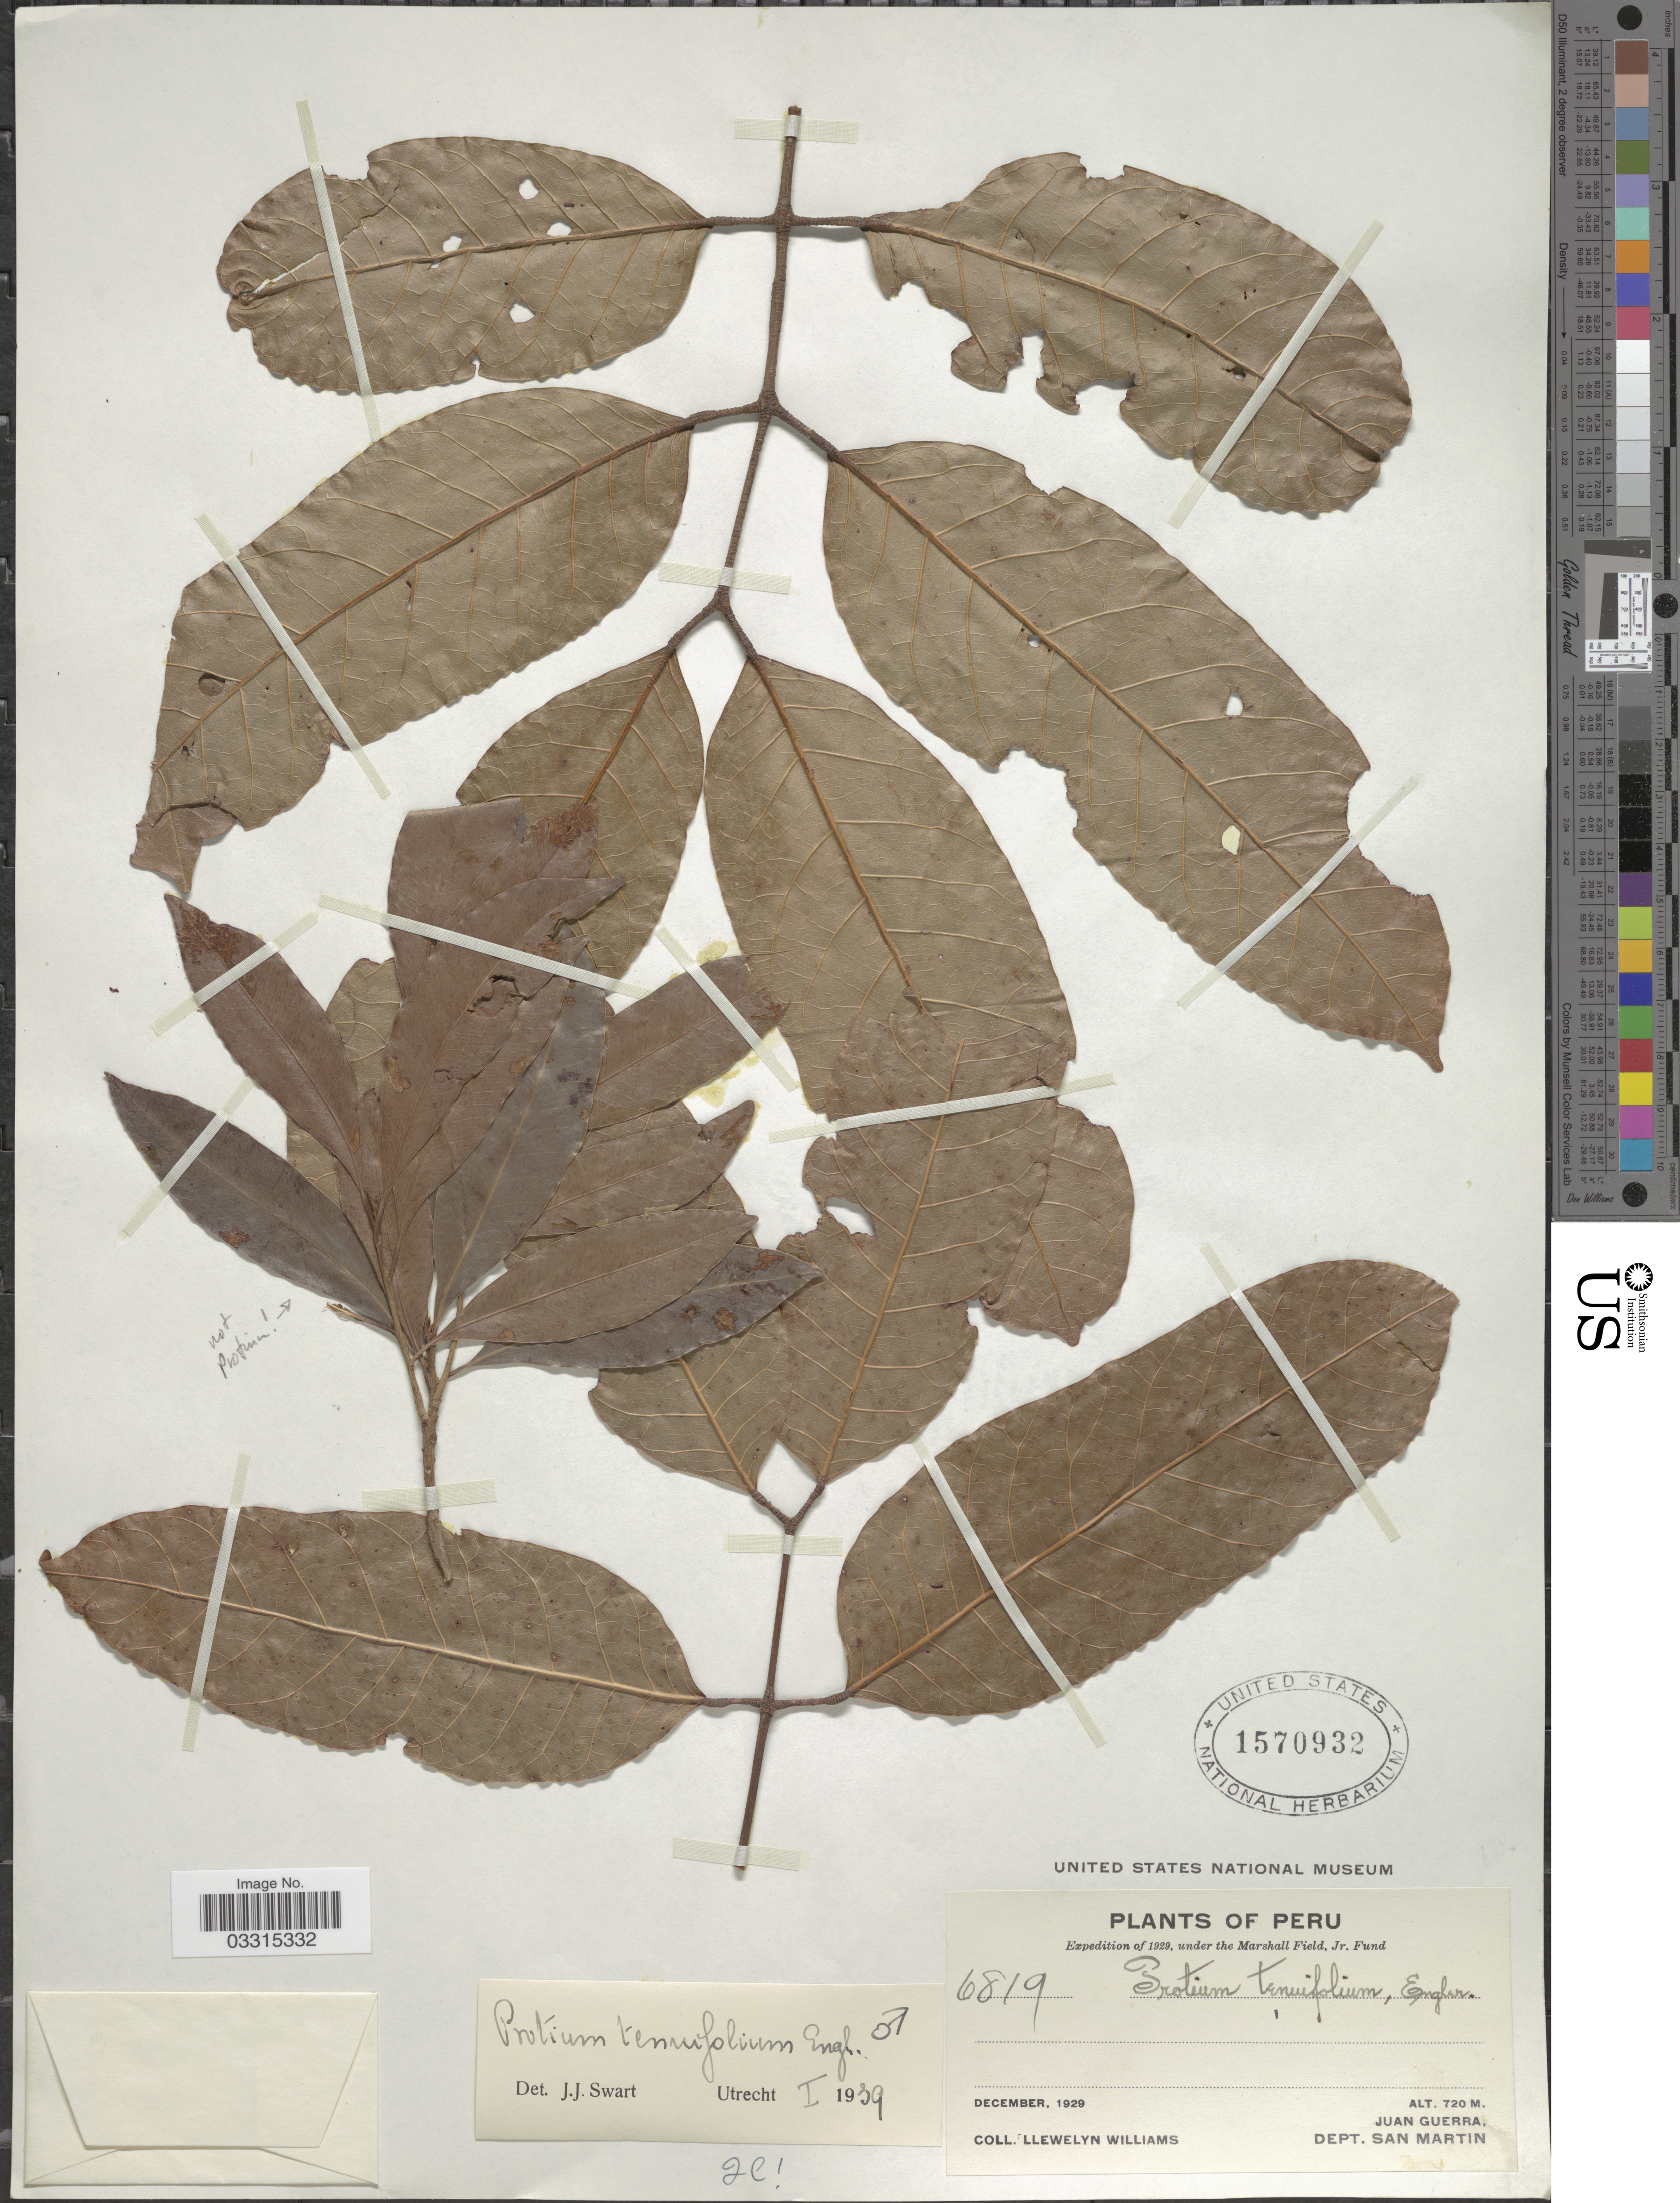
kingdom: Plantae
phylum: Tracheophyta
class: Magnoliopsida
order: Sapindales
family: Burseraceae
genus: Protium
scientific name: Protium tenuifolium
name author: (Engl.) Engl.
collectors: Ll. Williams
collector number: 6819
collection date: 1929-12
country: Peru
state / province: San Martín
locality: Juan Guerra, Dept. San Martin.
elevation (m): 720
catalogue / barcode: US 1570932